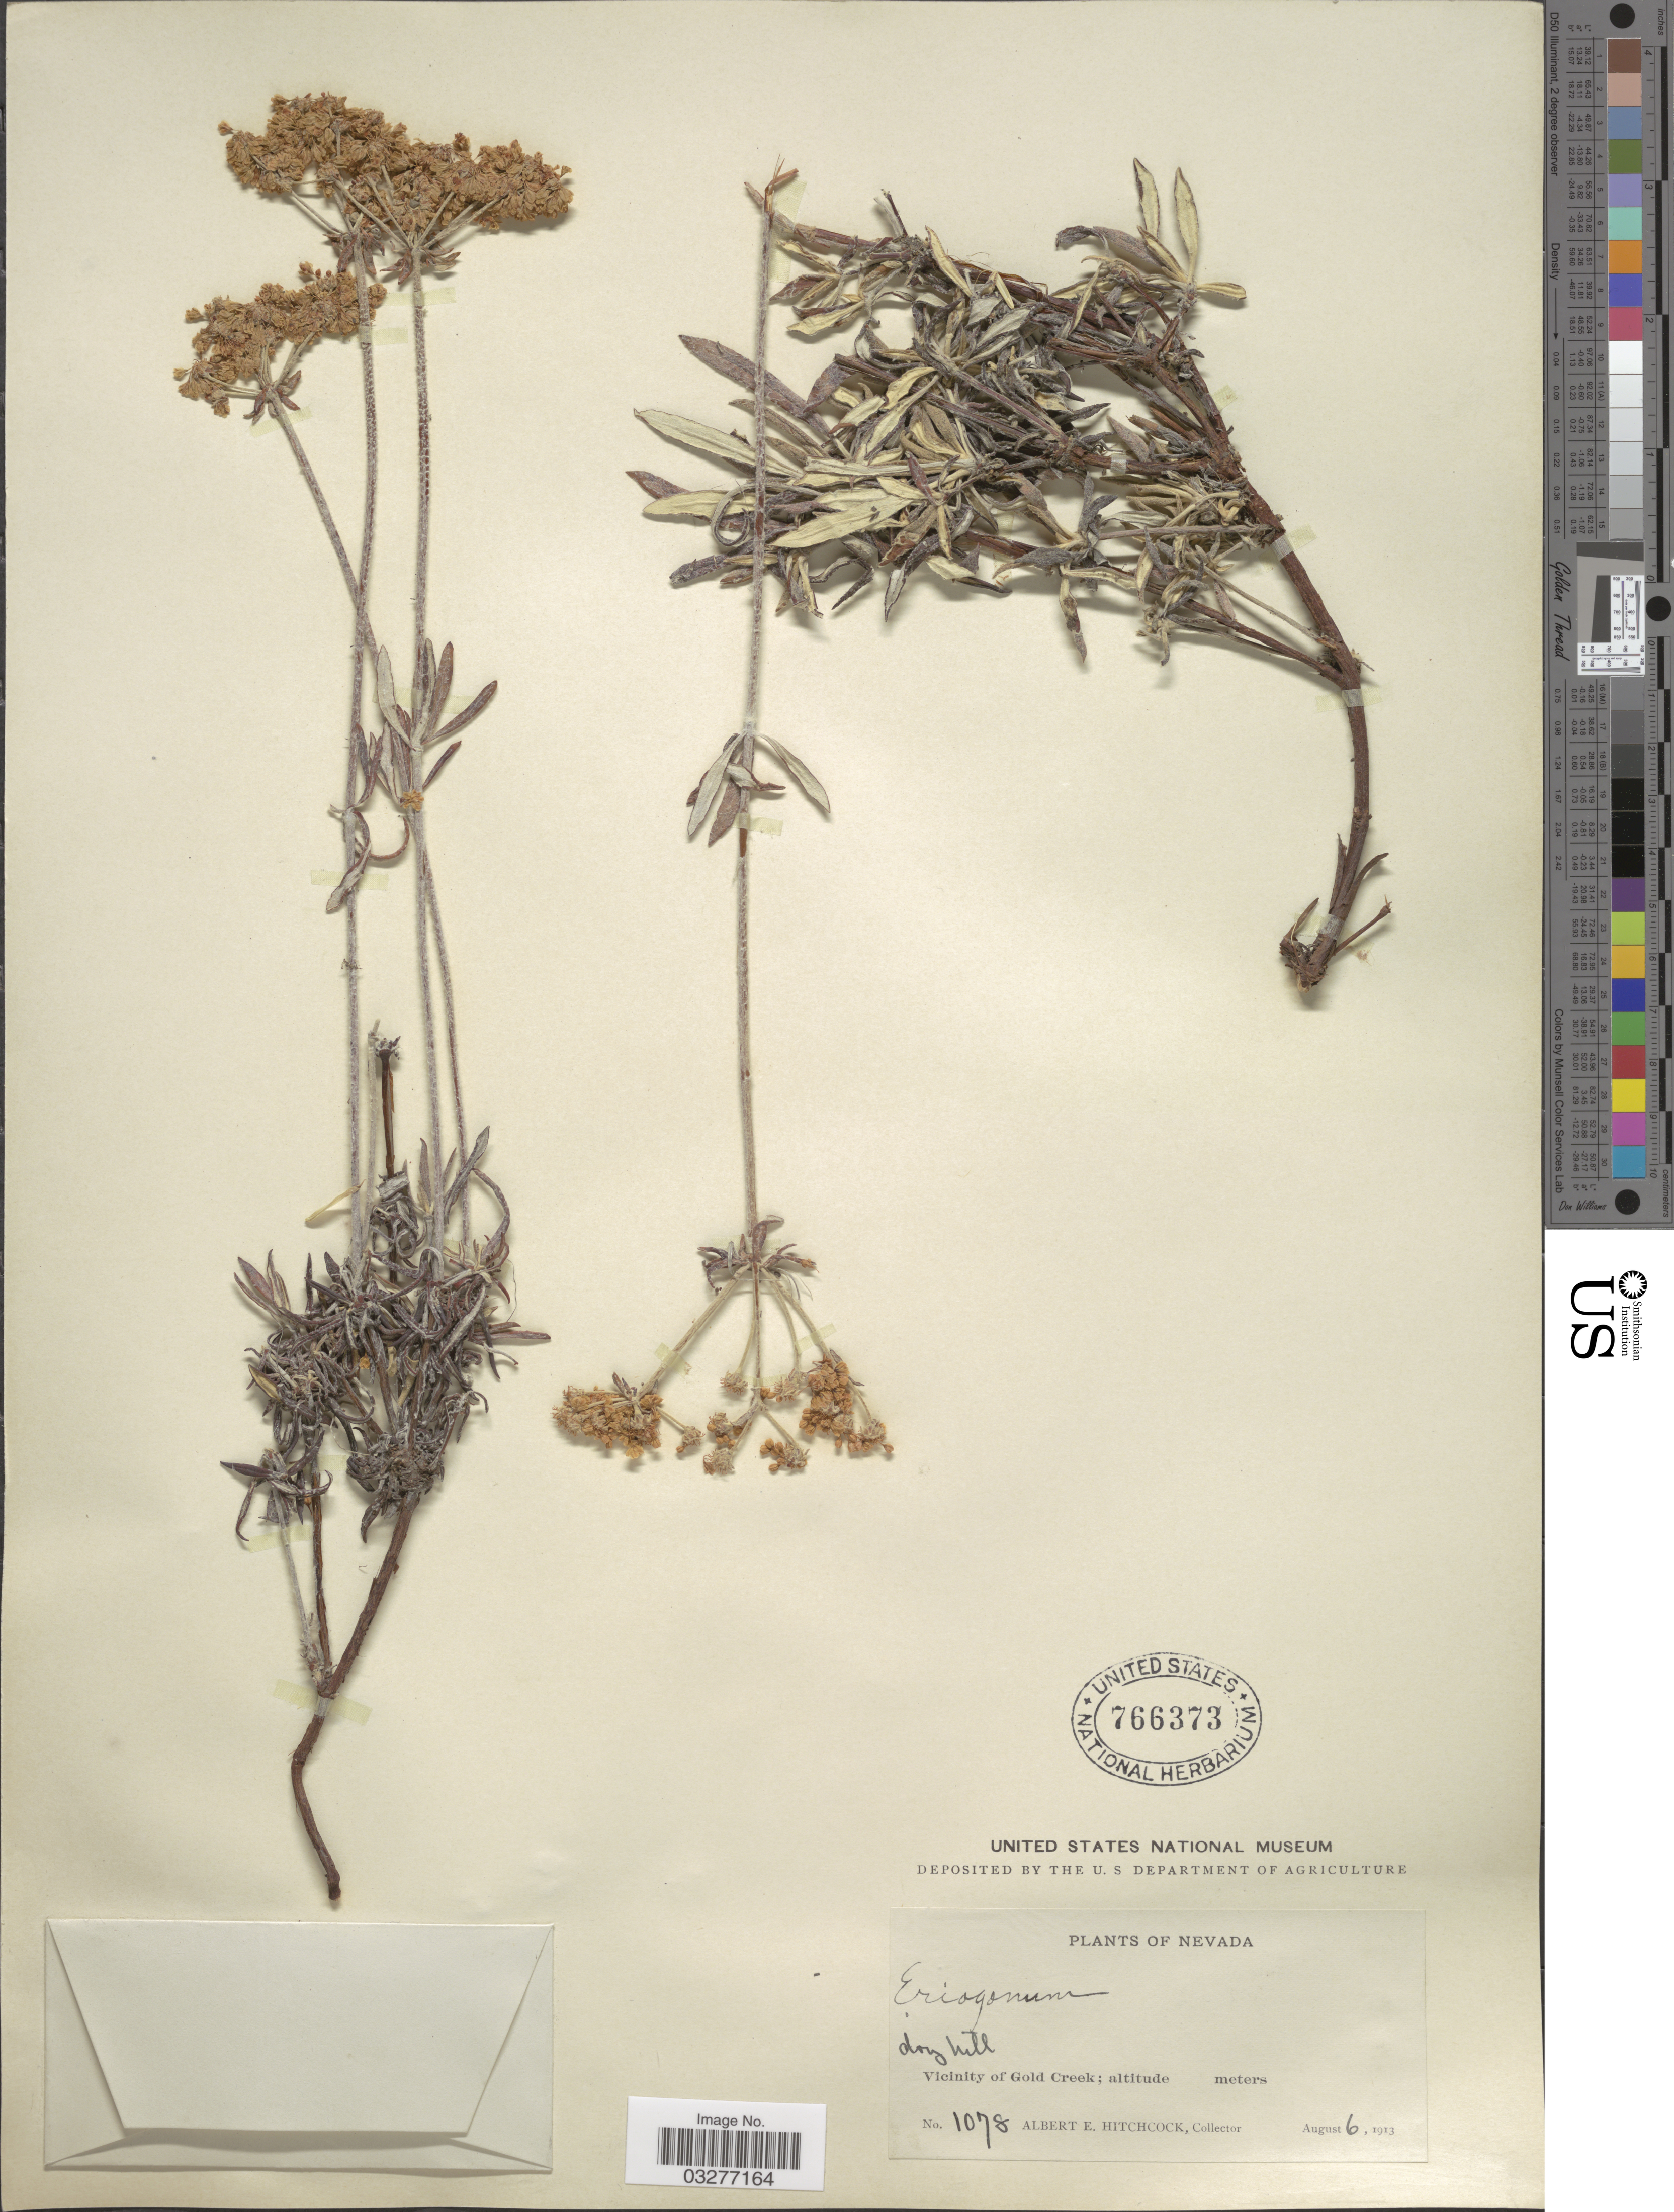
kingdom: Plantae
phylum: Tracheophyta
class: Magnoliopsida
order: Caryophyllales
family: Polygonaceae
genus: Eriogonum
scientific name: Eriogonum heracleoides var. heracleoides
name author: Nutt.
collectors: A. Hitchcock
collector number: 1078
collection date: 1913-08-06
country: United States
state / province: Nevada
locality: Vicinity of Gold Creek.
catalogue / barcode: US 766373